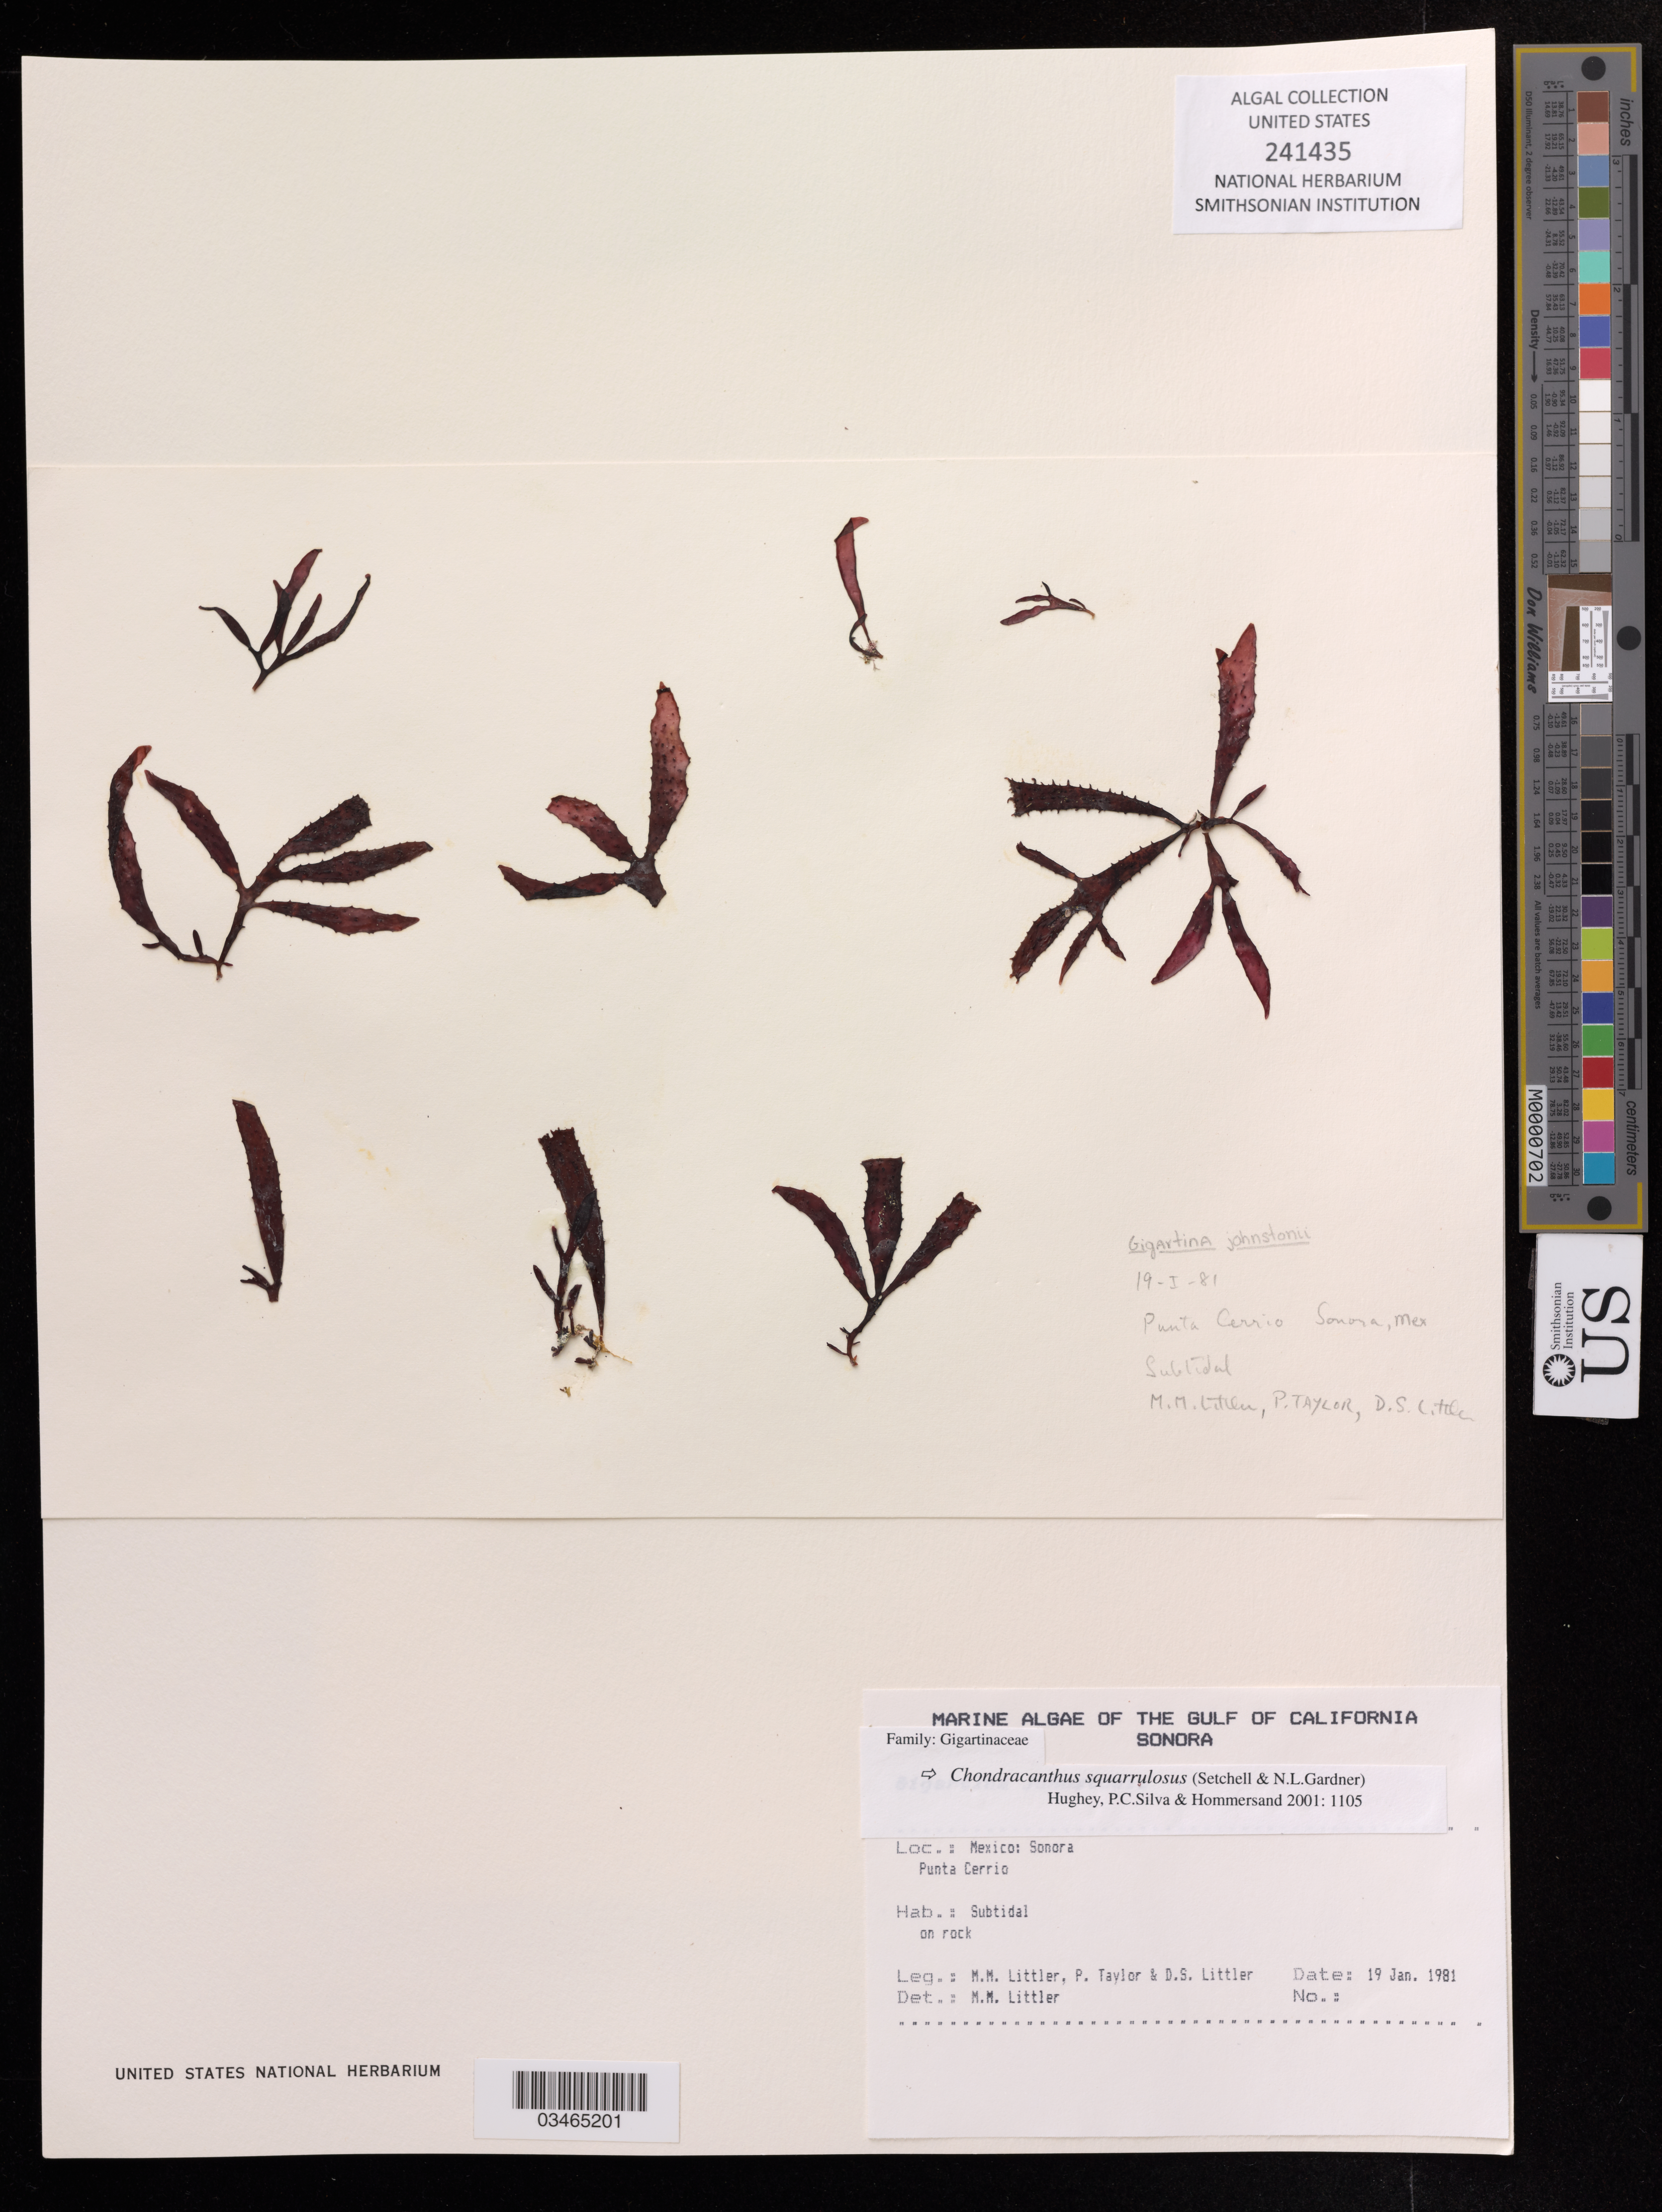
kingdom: Plantae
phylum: Rhodophyta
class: Florideophyceae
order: Gigartinales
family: Gigartinaceae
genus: Gigartina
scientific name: Gigartina johnstonii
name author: E.Y. Dawson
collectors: M. M. Littler & P. Taylor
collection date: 1981-01-19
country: Mexico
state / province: Sonora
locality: Punto Cerrio.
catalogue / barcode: US 241435